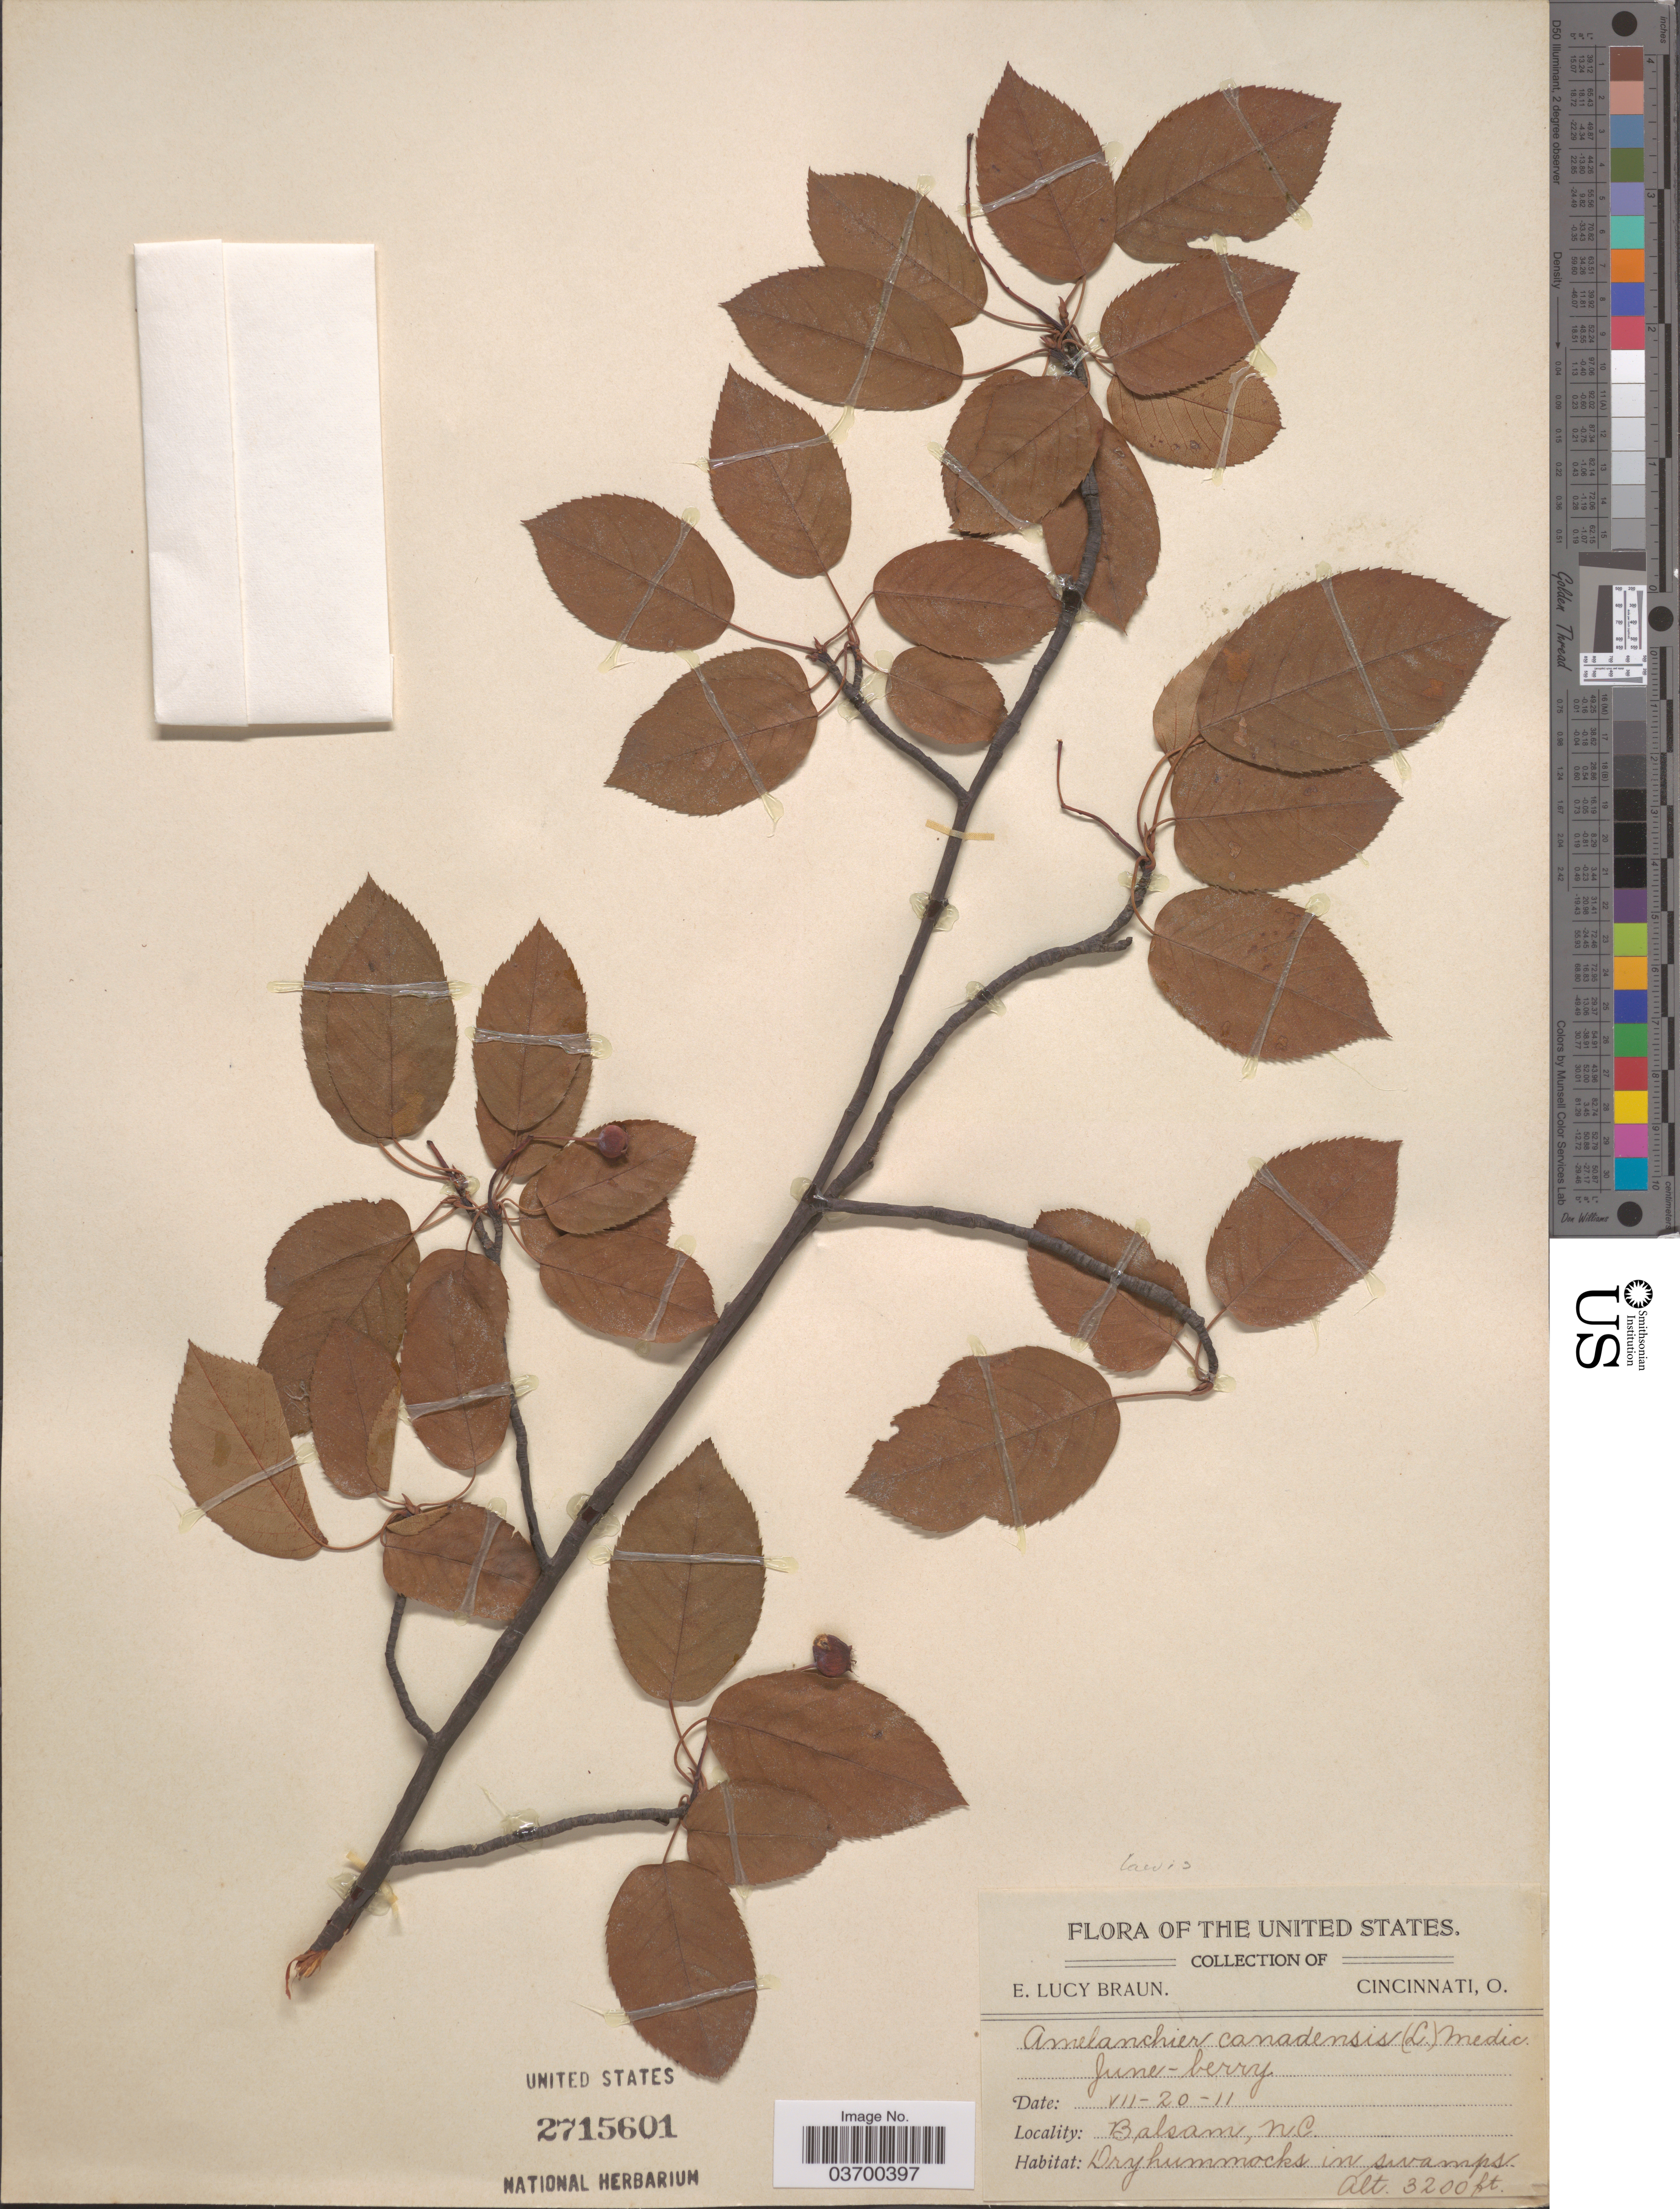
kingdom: Plantae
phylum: Tracheophyta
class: Magnoliopsida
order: Rosales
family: Rosaceae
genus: Amelanchier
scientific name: Amelanchier canadensis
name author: (L.) Medic.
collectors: E. L. Braun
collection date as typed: Transcribed d/m/y: 20/7/11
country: United States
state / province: North Carolina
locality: Balsam.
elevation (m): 975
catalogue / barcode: US 2715601